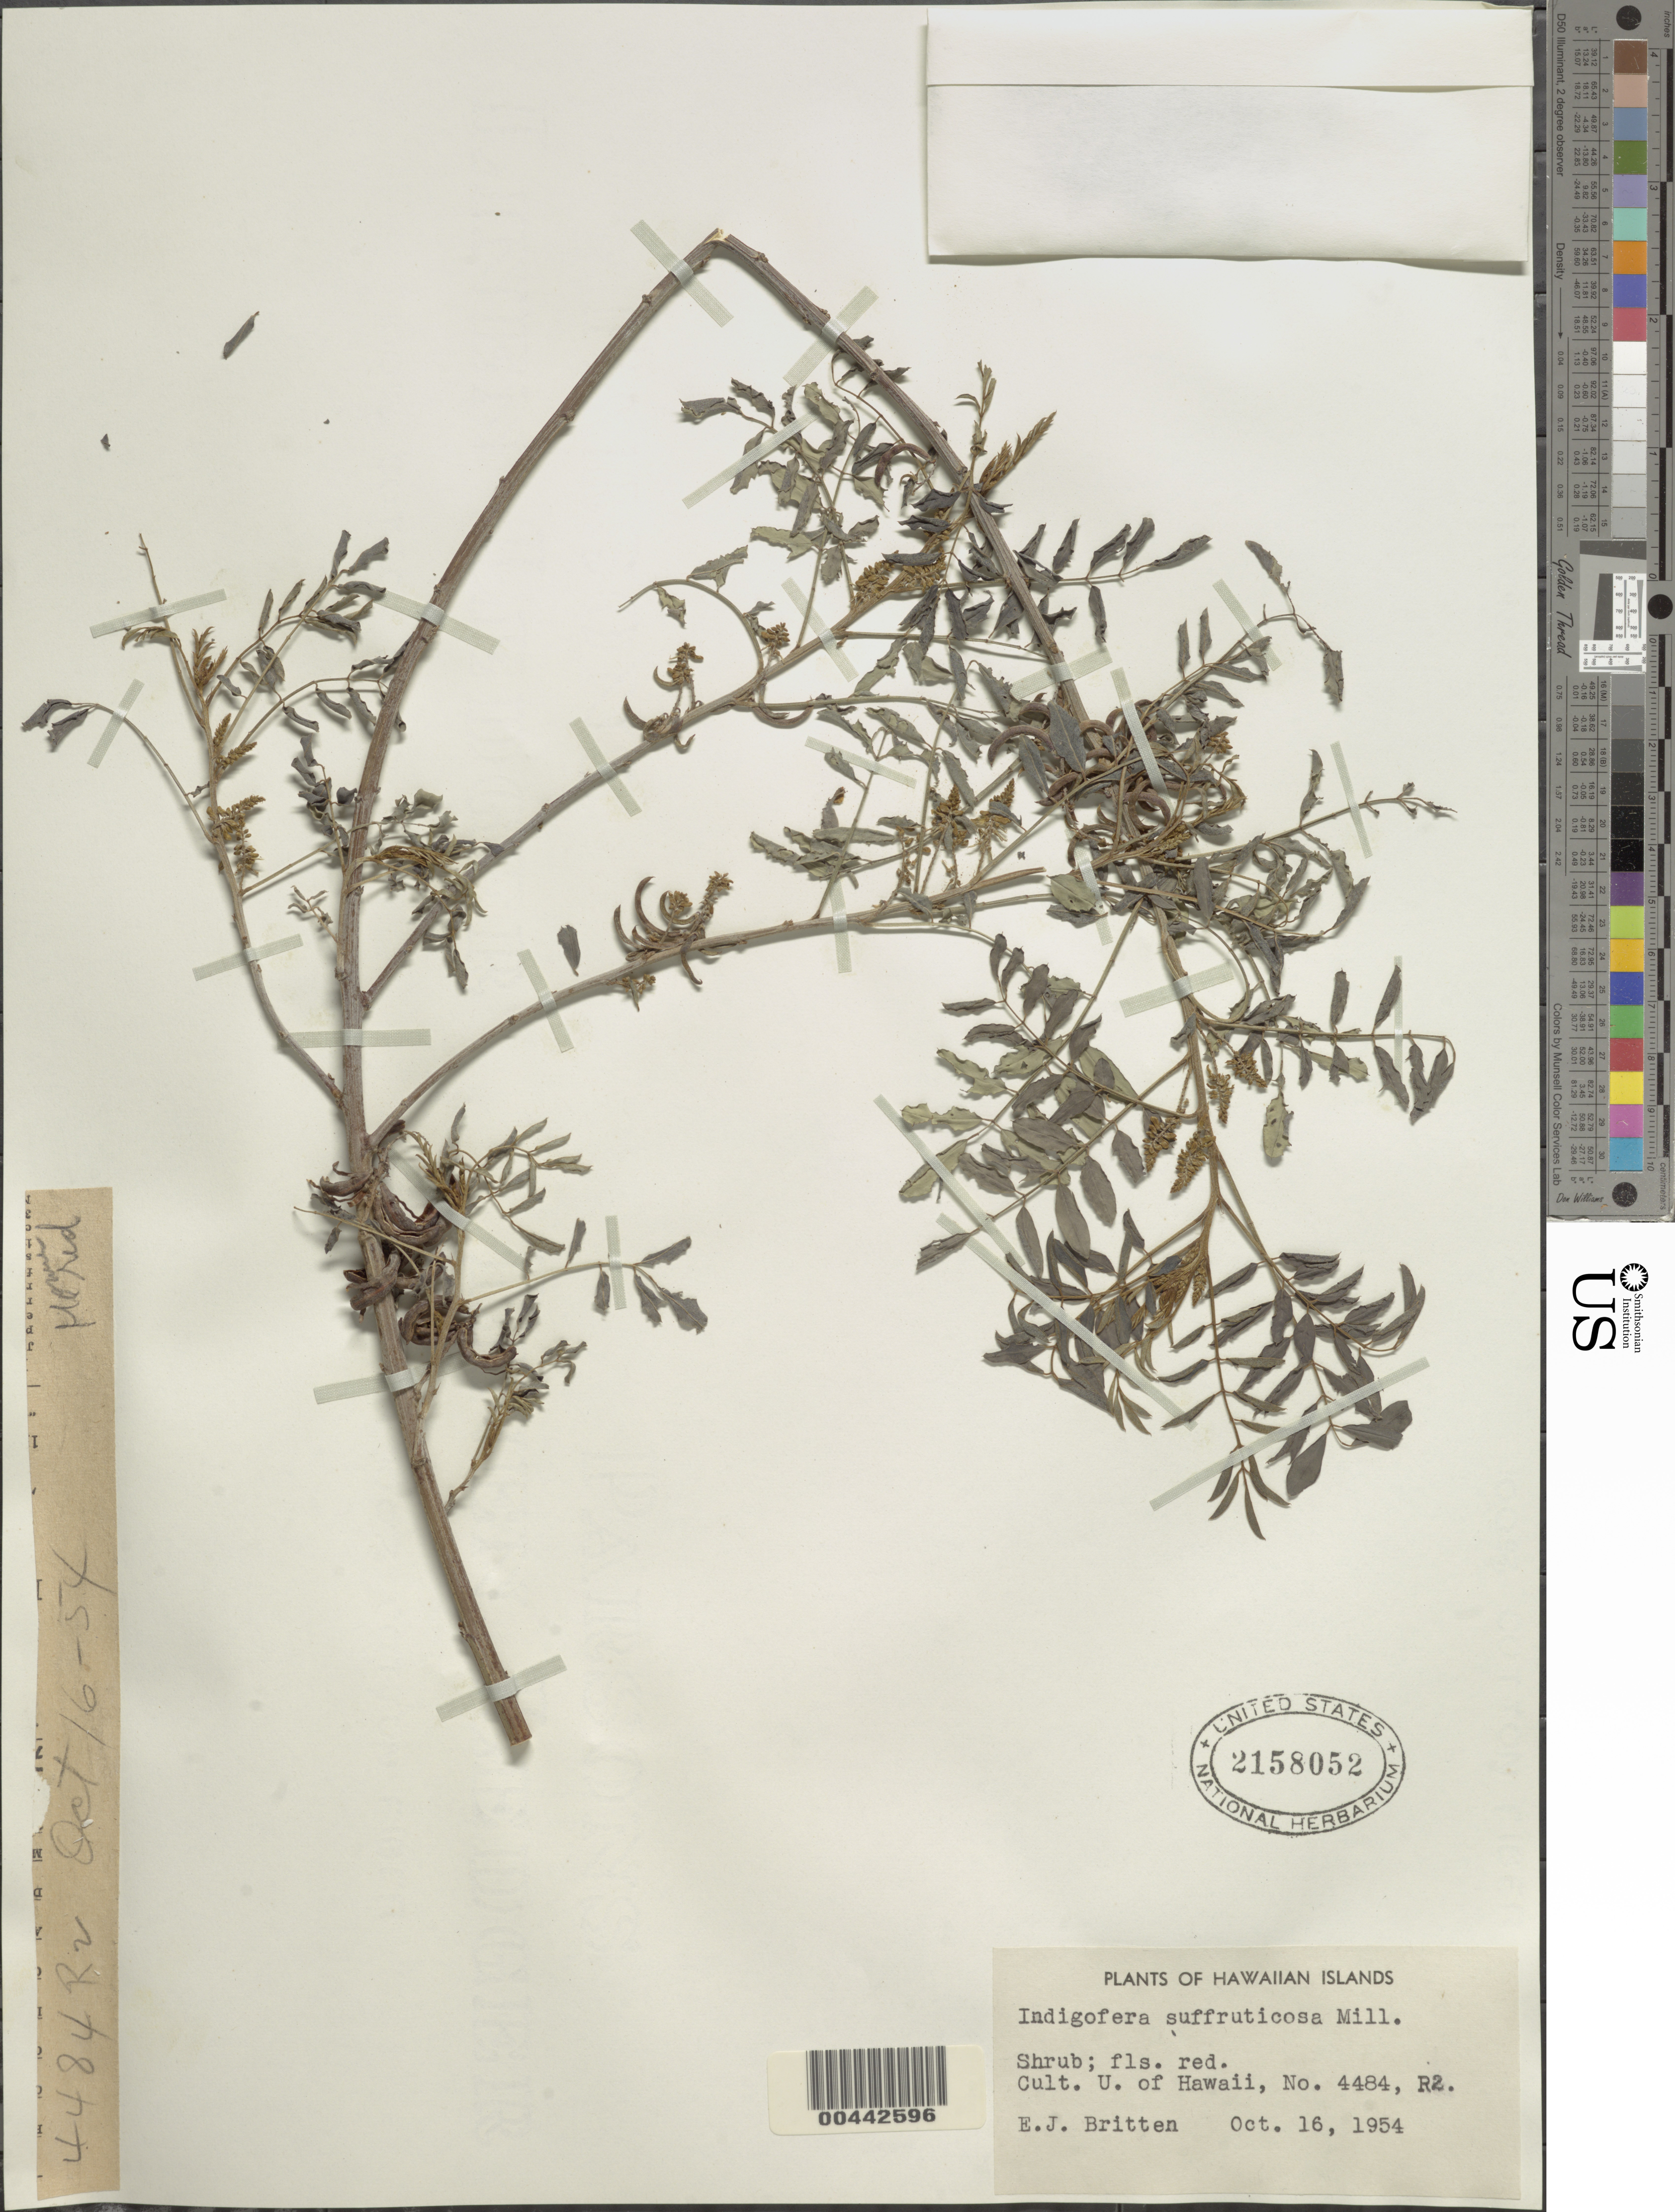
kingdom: Plantae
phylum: Tracheophyta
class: Magnoliopsida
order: Fabales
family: Fabaceae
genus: Indigofera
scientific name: Indigofera suffruticosa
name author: Mill.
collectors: E. Britten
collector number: UH 4484 R2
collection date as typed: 16 Oct 1954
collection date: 1954-10-16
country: United States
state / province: Hawaii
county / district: Hawaii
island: Hawaii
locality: Cult. U. of Hawaii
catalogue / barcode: US 2158052